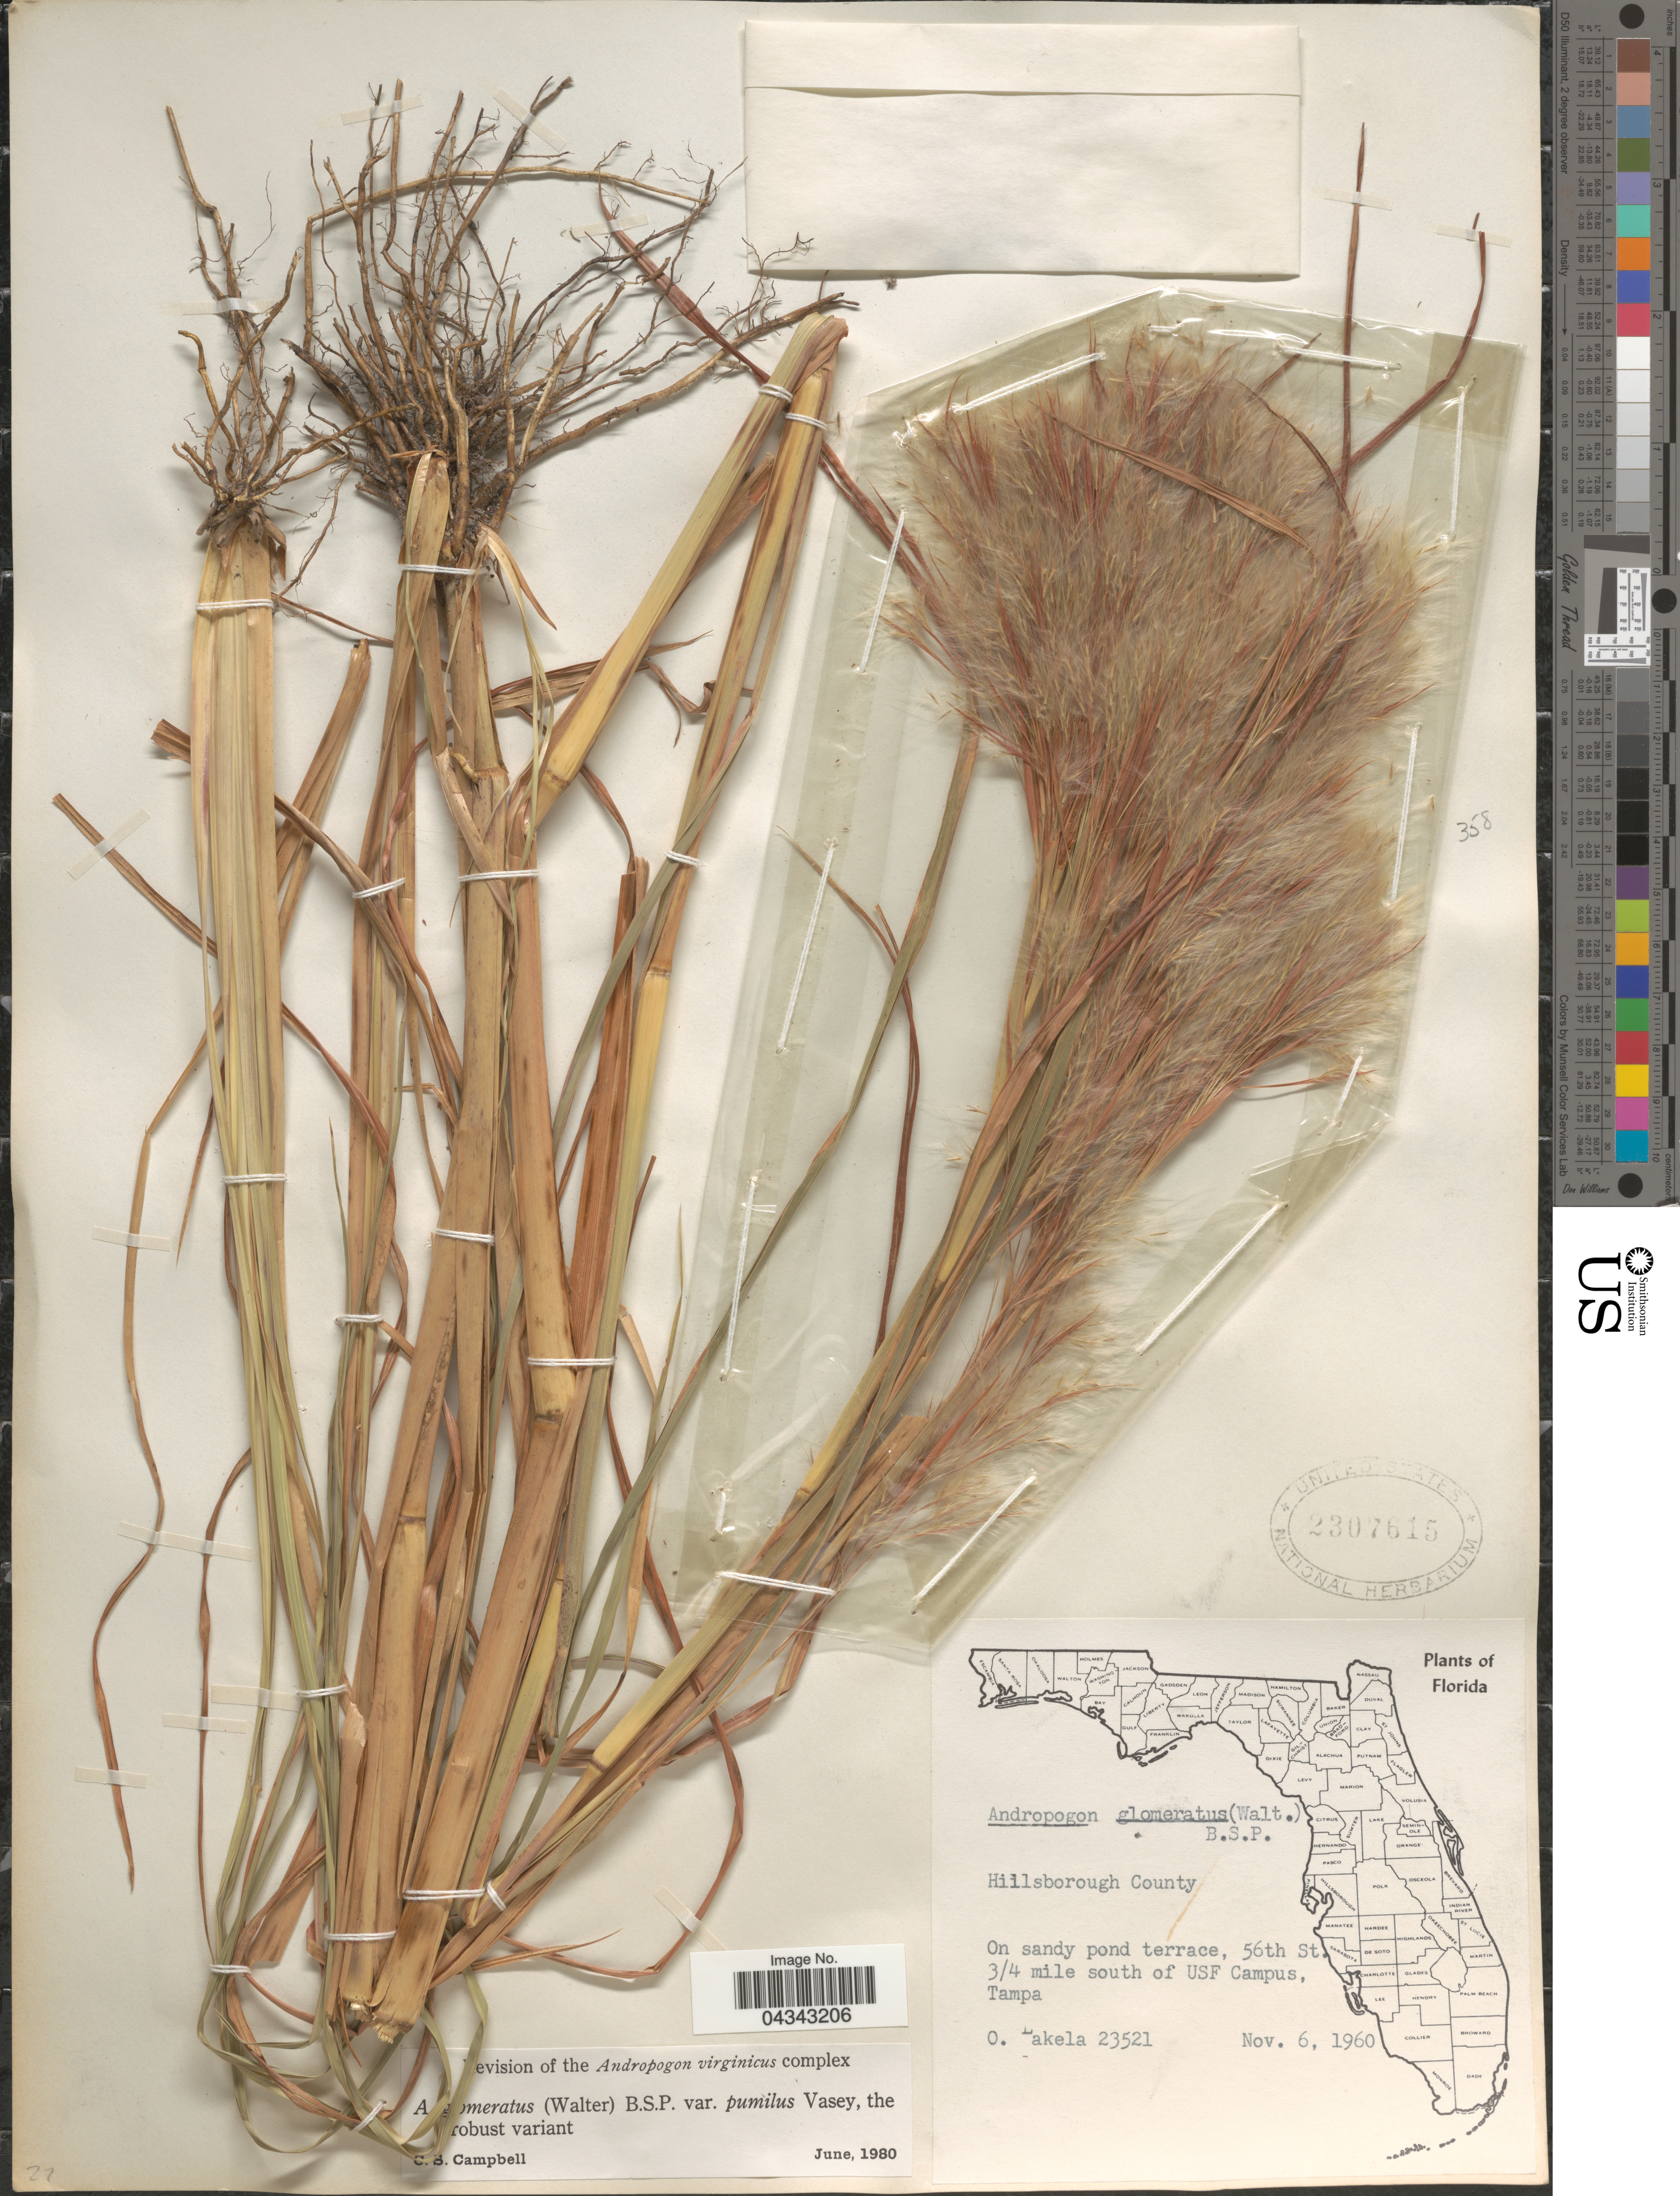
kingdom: Plantae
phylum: Tracheophyta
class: Liliopsida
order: Poales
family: Poaceae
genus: Andropogon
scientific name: Andropogon glomeratus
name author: (Walter) Britton, Stearns & Poggenb.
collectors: O. Lakela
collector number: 23521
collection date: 1960-11-06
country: United States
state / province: Florida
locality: Hillsborough County. On sandy pont terrace, 56th St. ¾ mile south of USF Campus. Tampa.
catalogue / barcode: US 2307615